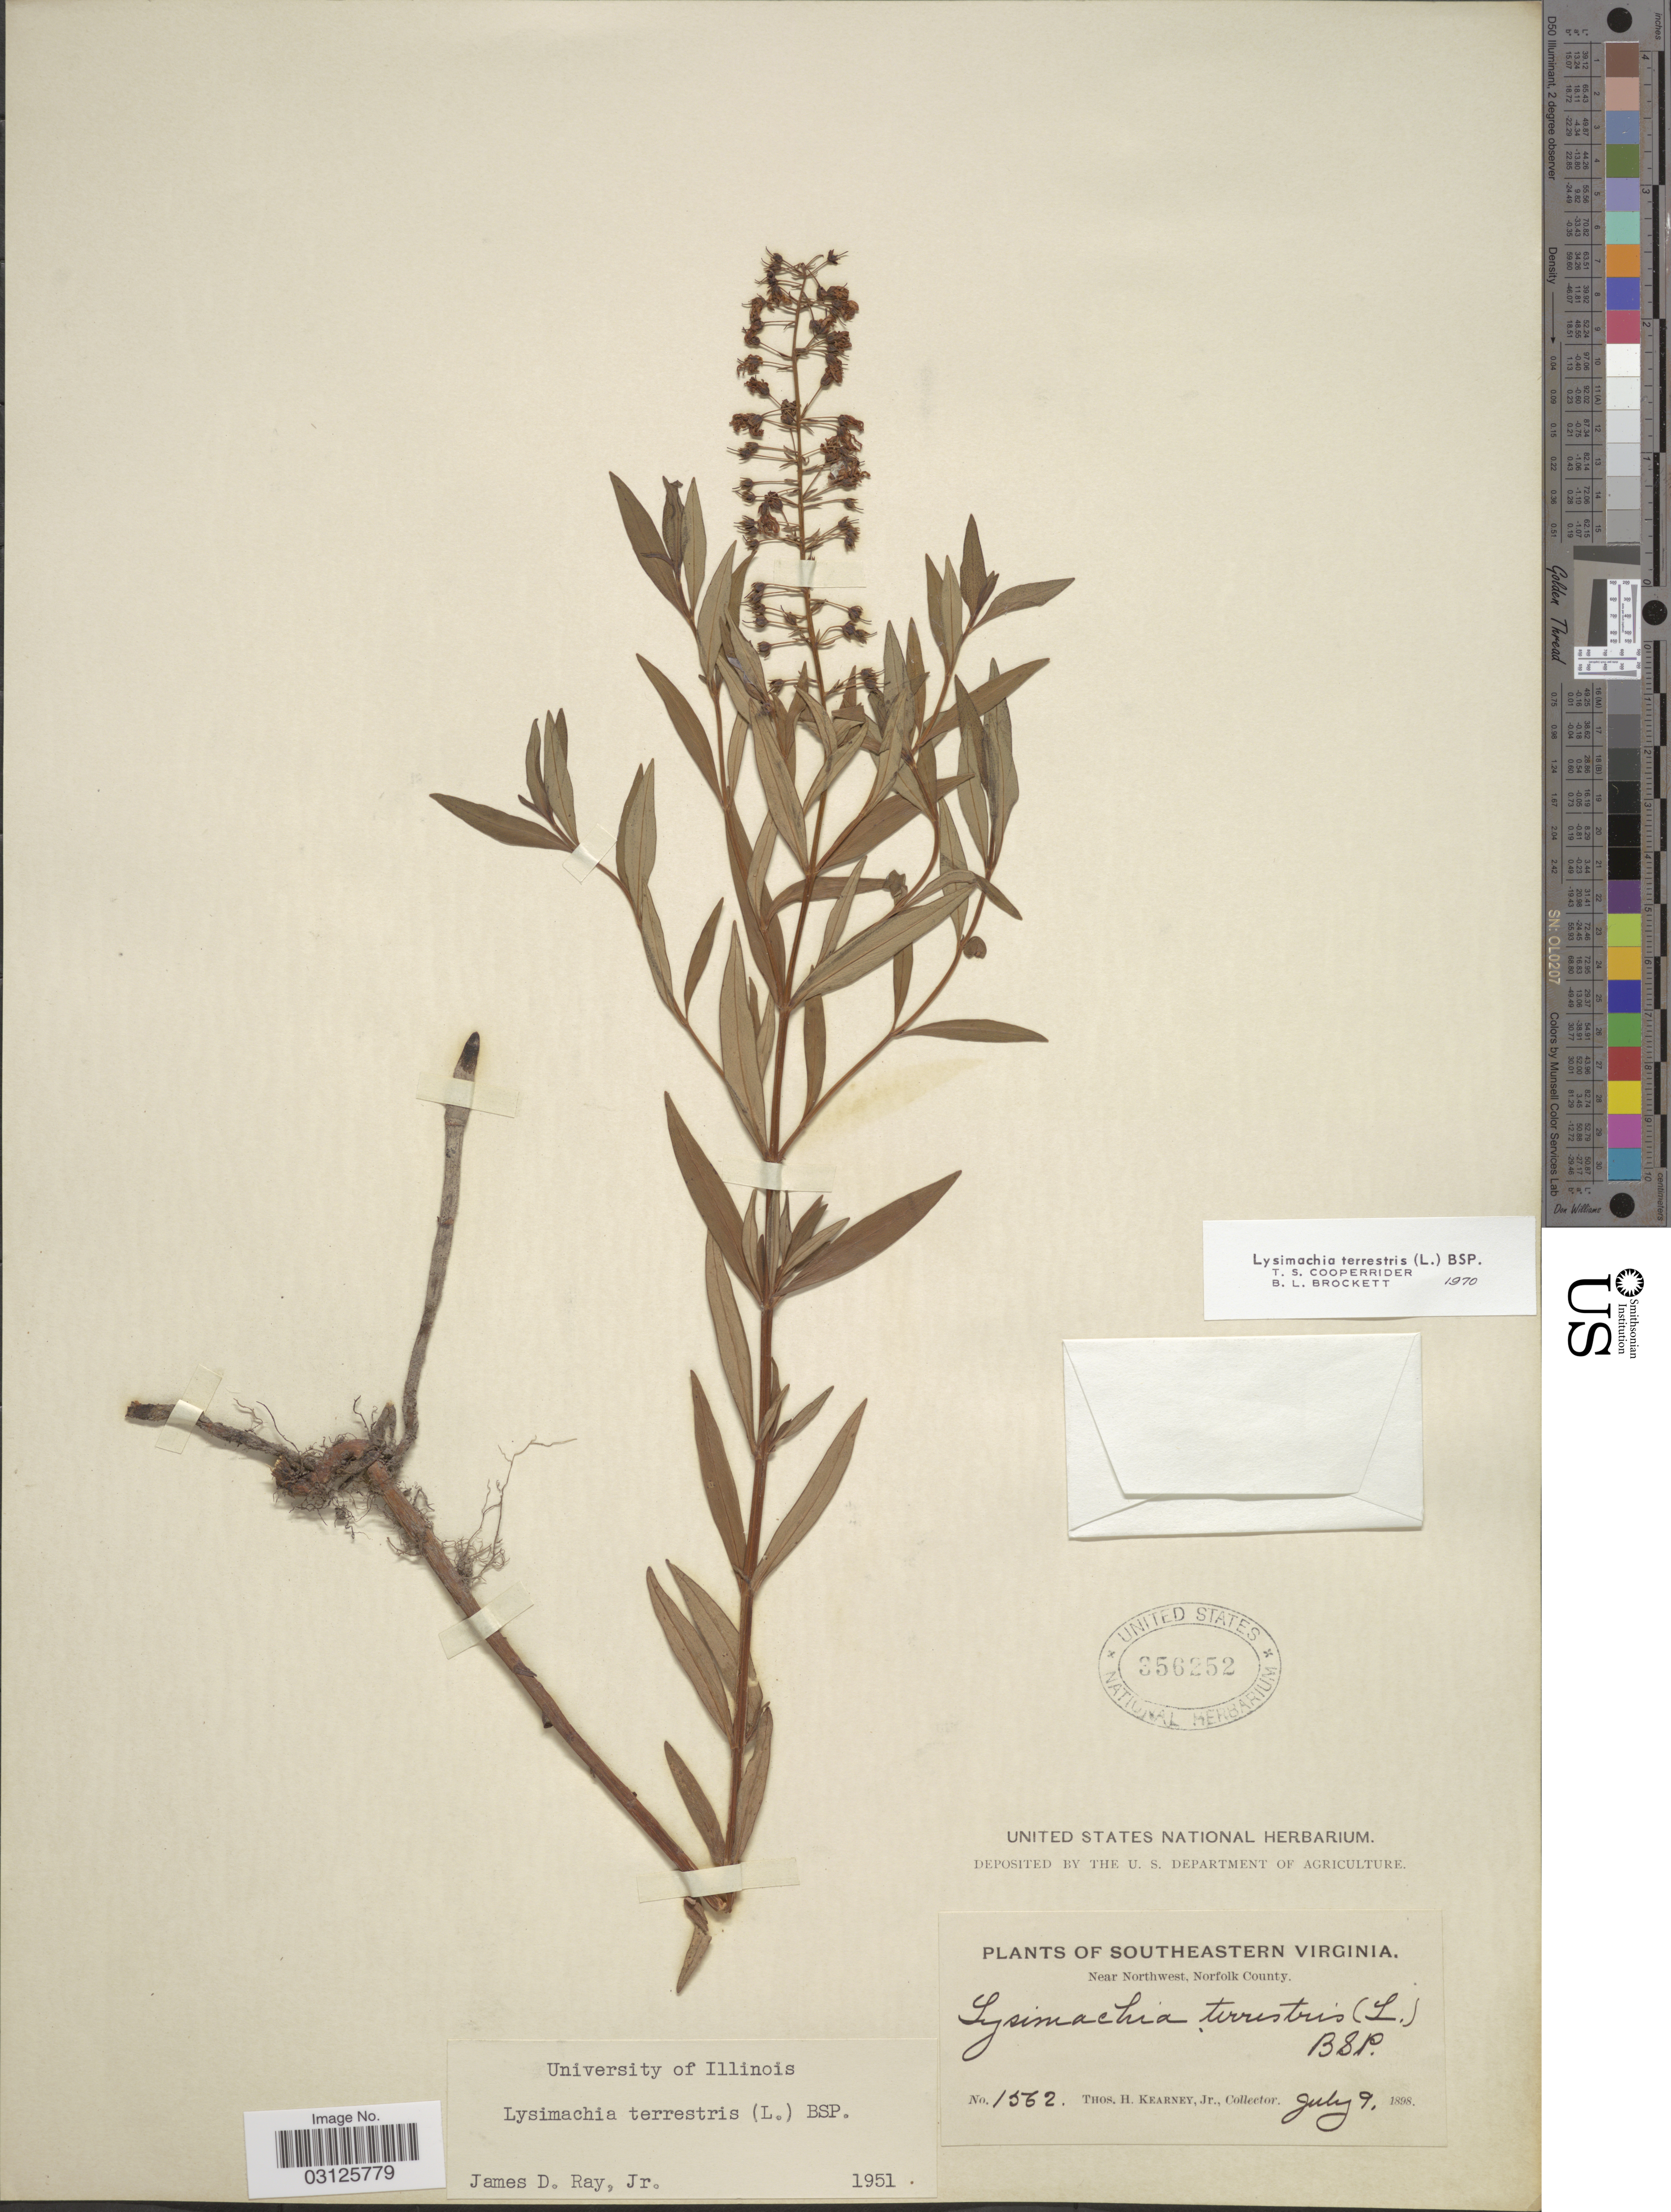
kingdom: Plantae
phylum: Tracheophyta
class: Magnoliopsida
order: Ericales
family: Primulaceae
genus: Lysimachia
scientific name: Lysimachia terrestris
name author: (L.) Britton, Stearns & Poggenb.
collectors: T. H. Kearney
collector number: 1562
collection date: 1898-07-09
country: United States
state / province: Virginia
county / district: City of Norfolk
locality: Southeastern Virginia, Near Northwest, Norfolk County.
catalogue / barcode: US 356252